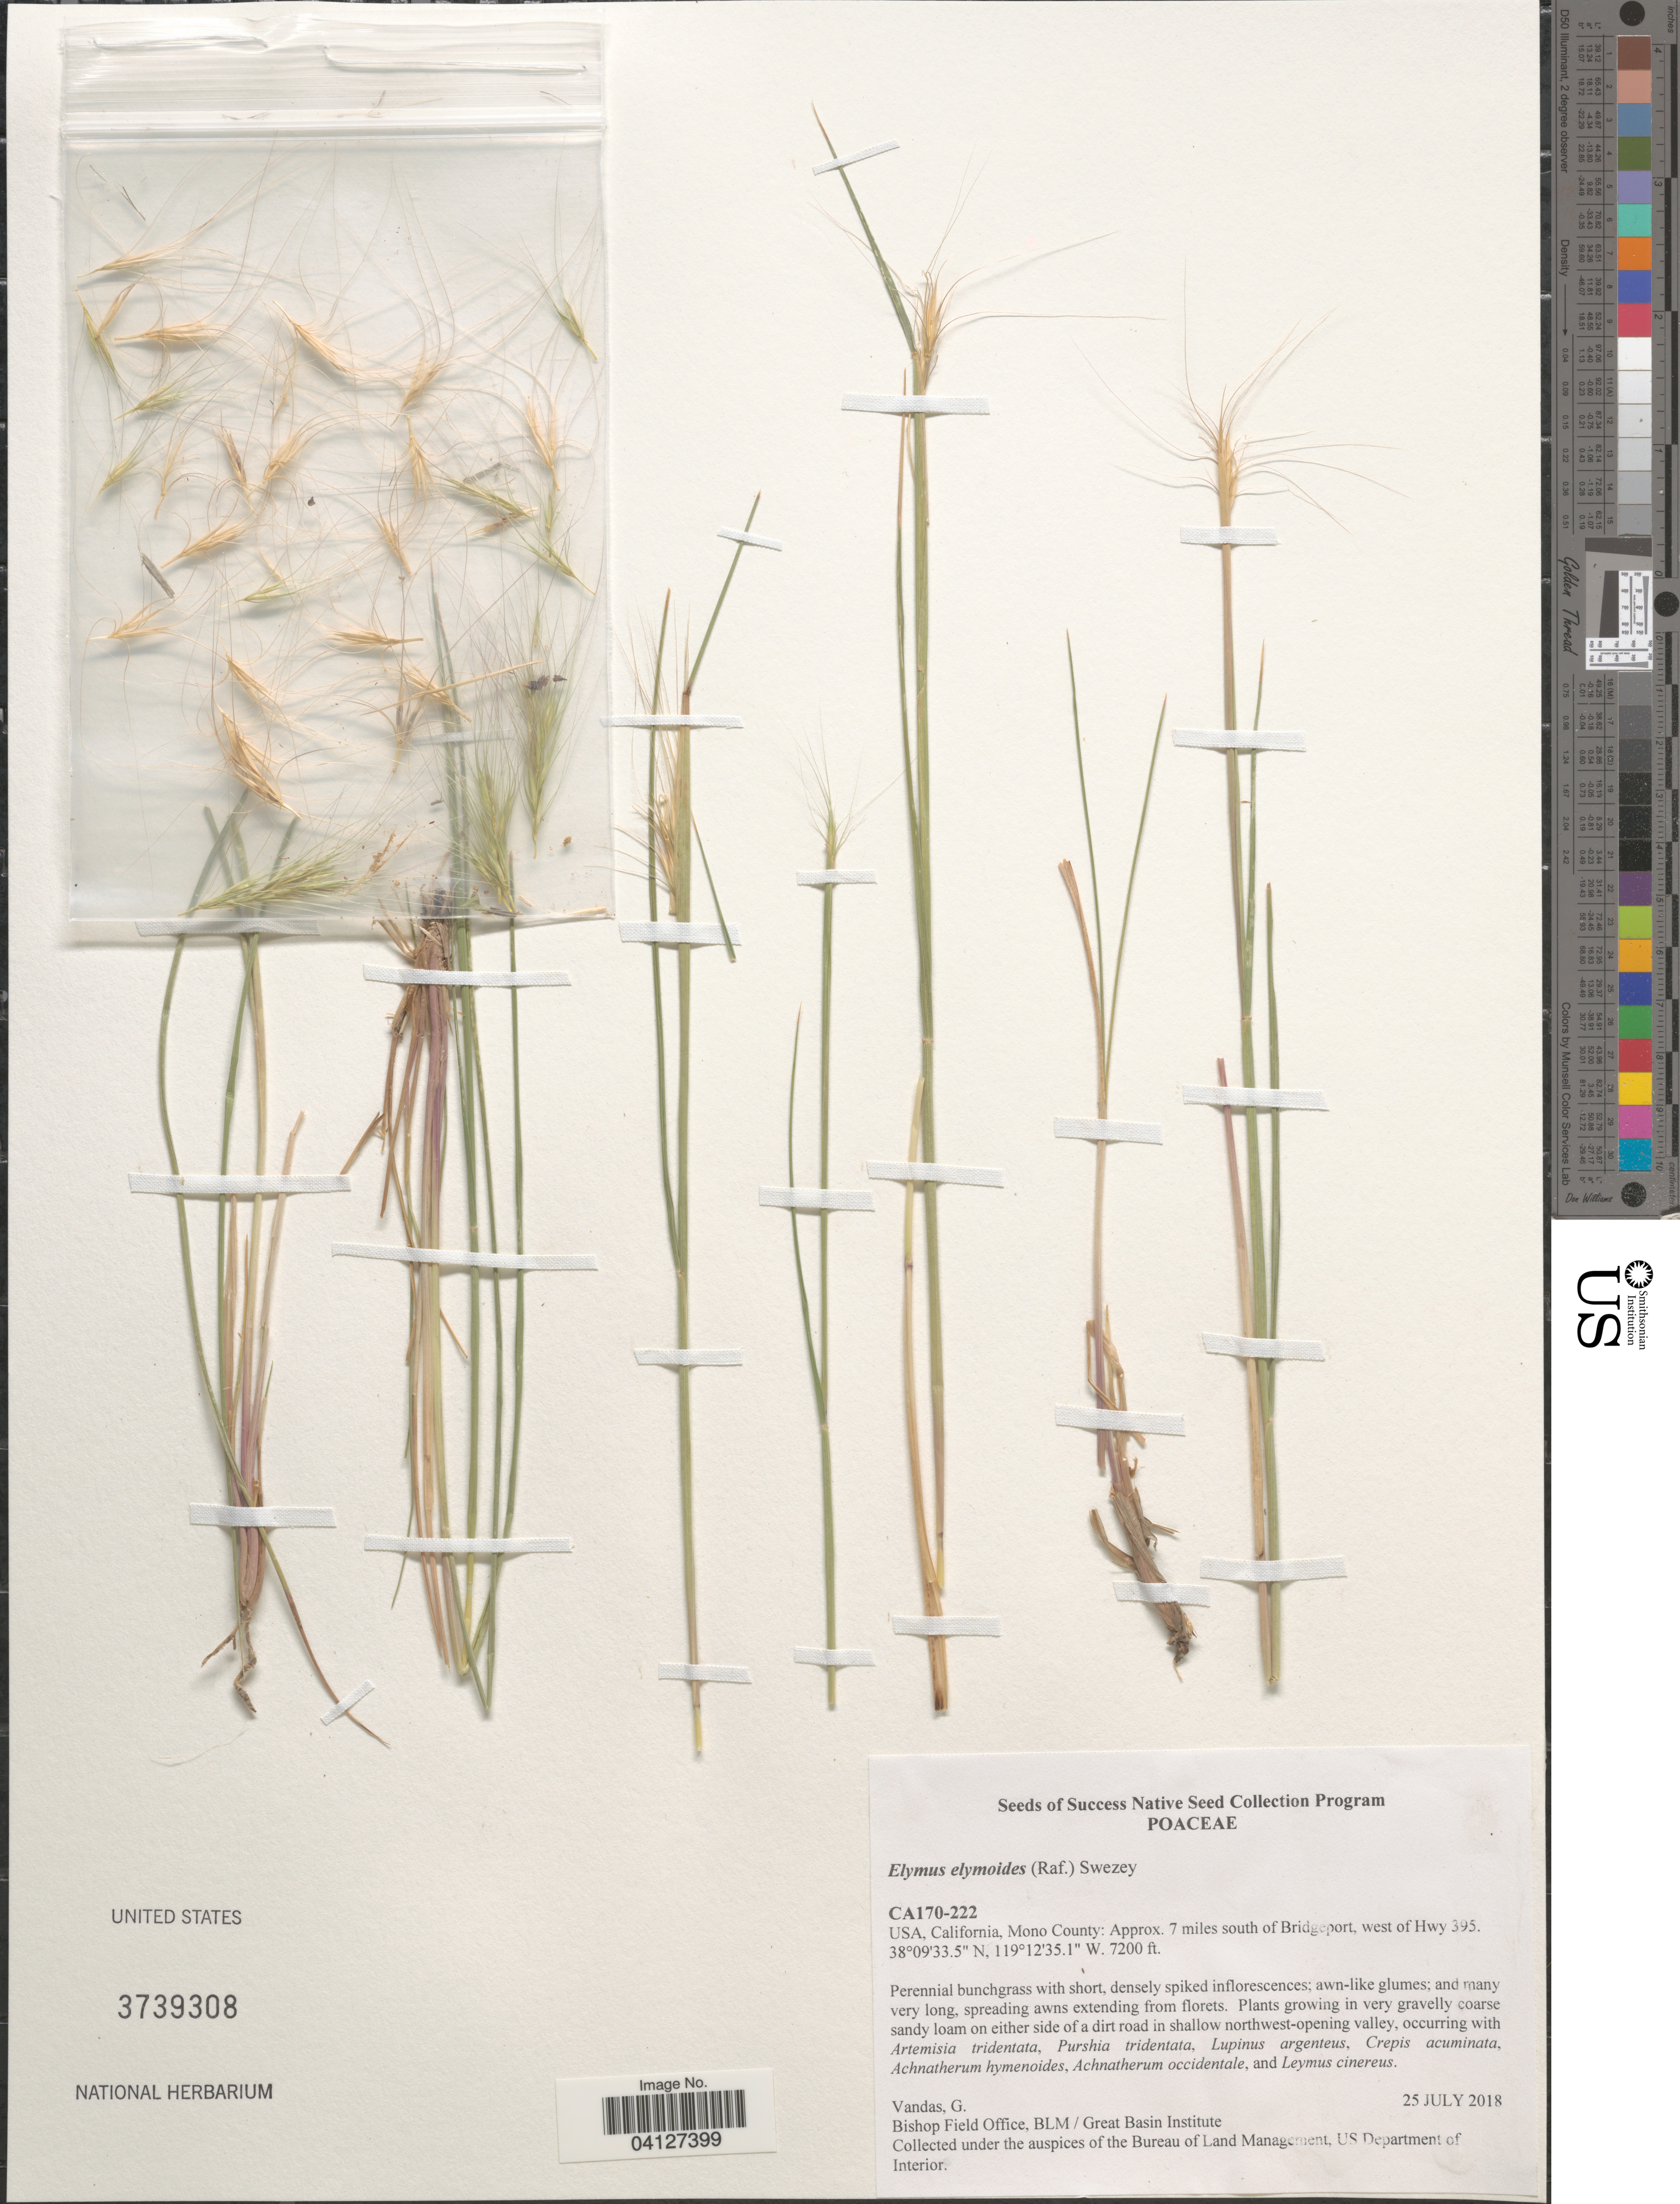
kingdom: Plantae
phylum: Tracheophyta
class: Liliopsida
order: Poales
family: Poaceae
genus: Elymus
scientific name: Elymus elymoides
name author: (Raf.) Swezey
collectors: G. Vandas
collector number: CA170-222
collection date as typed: Transcribed d/m/y: 25/7/2018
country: United States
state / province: California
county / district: Mono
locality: Mono County: Approx. 7 miles south of Bridgeport, west of Hwy 395.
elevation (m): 2195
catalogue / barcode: US 3739308